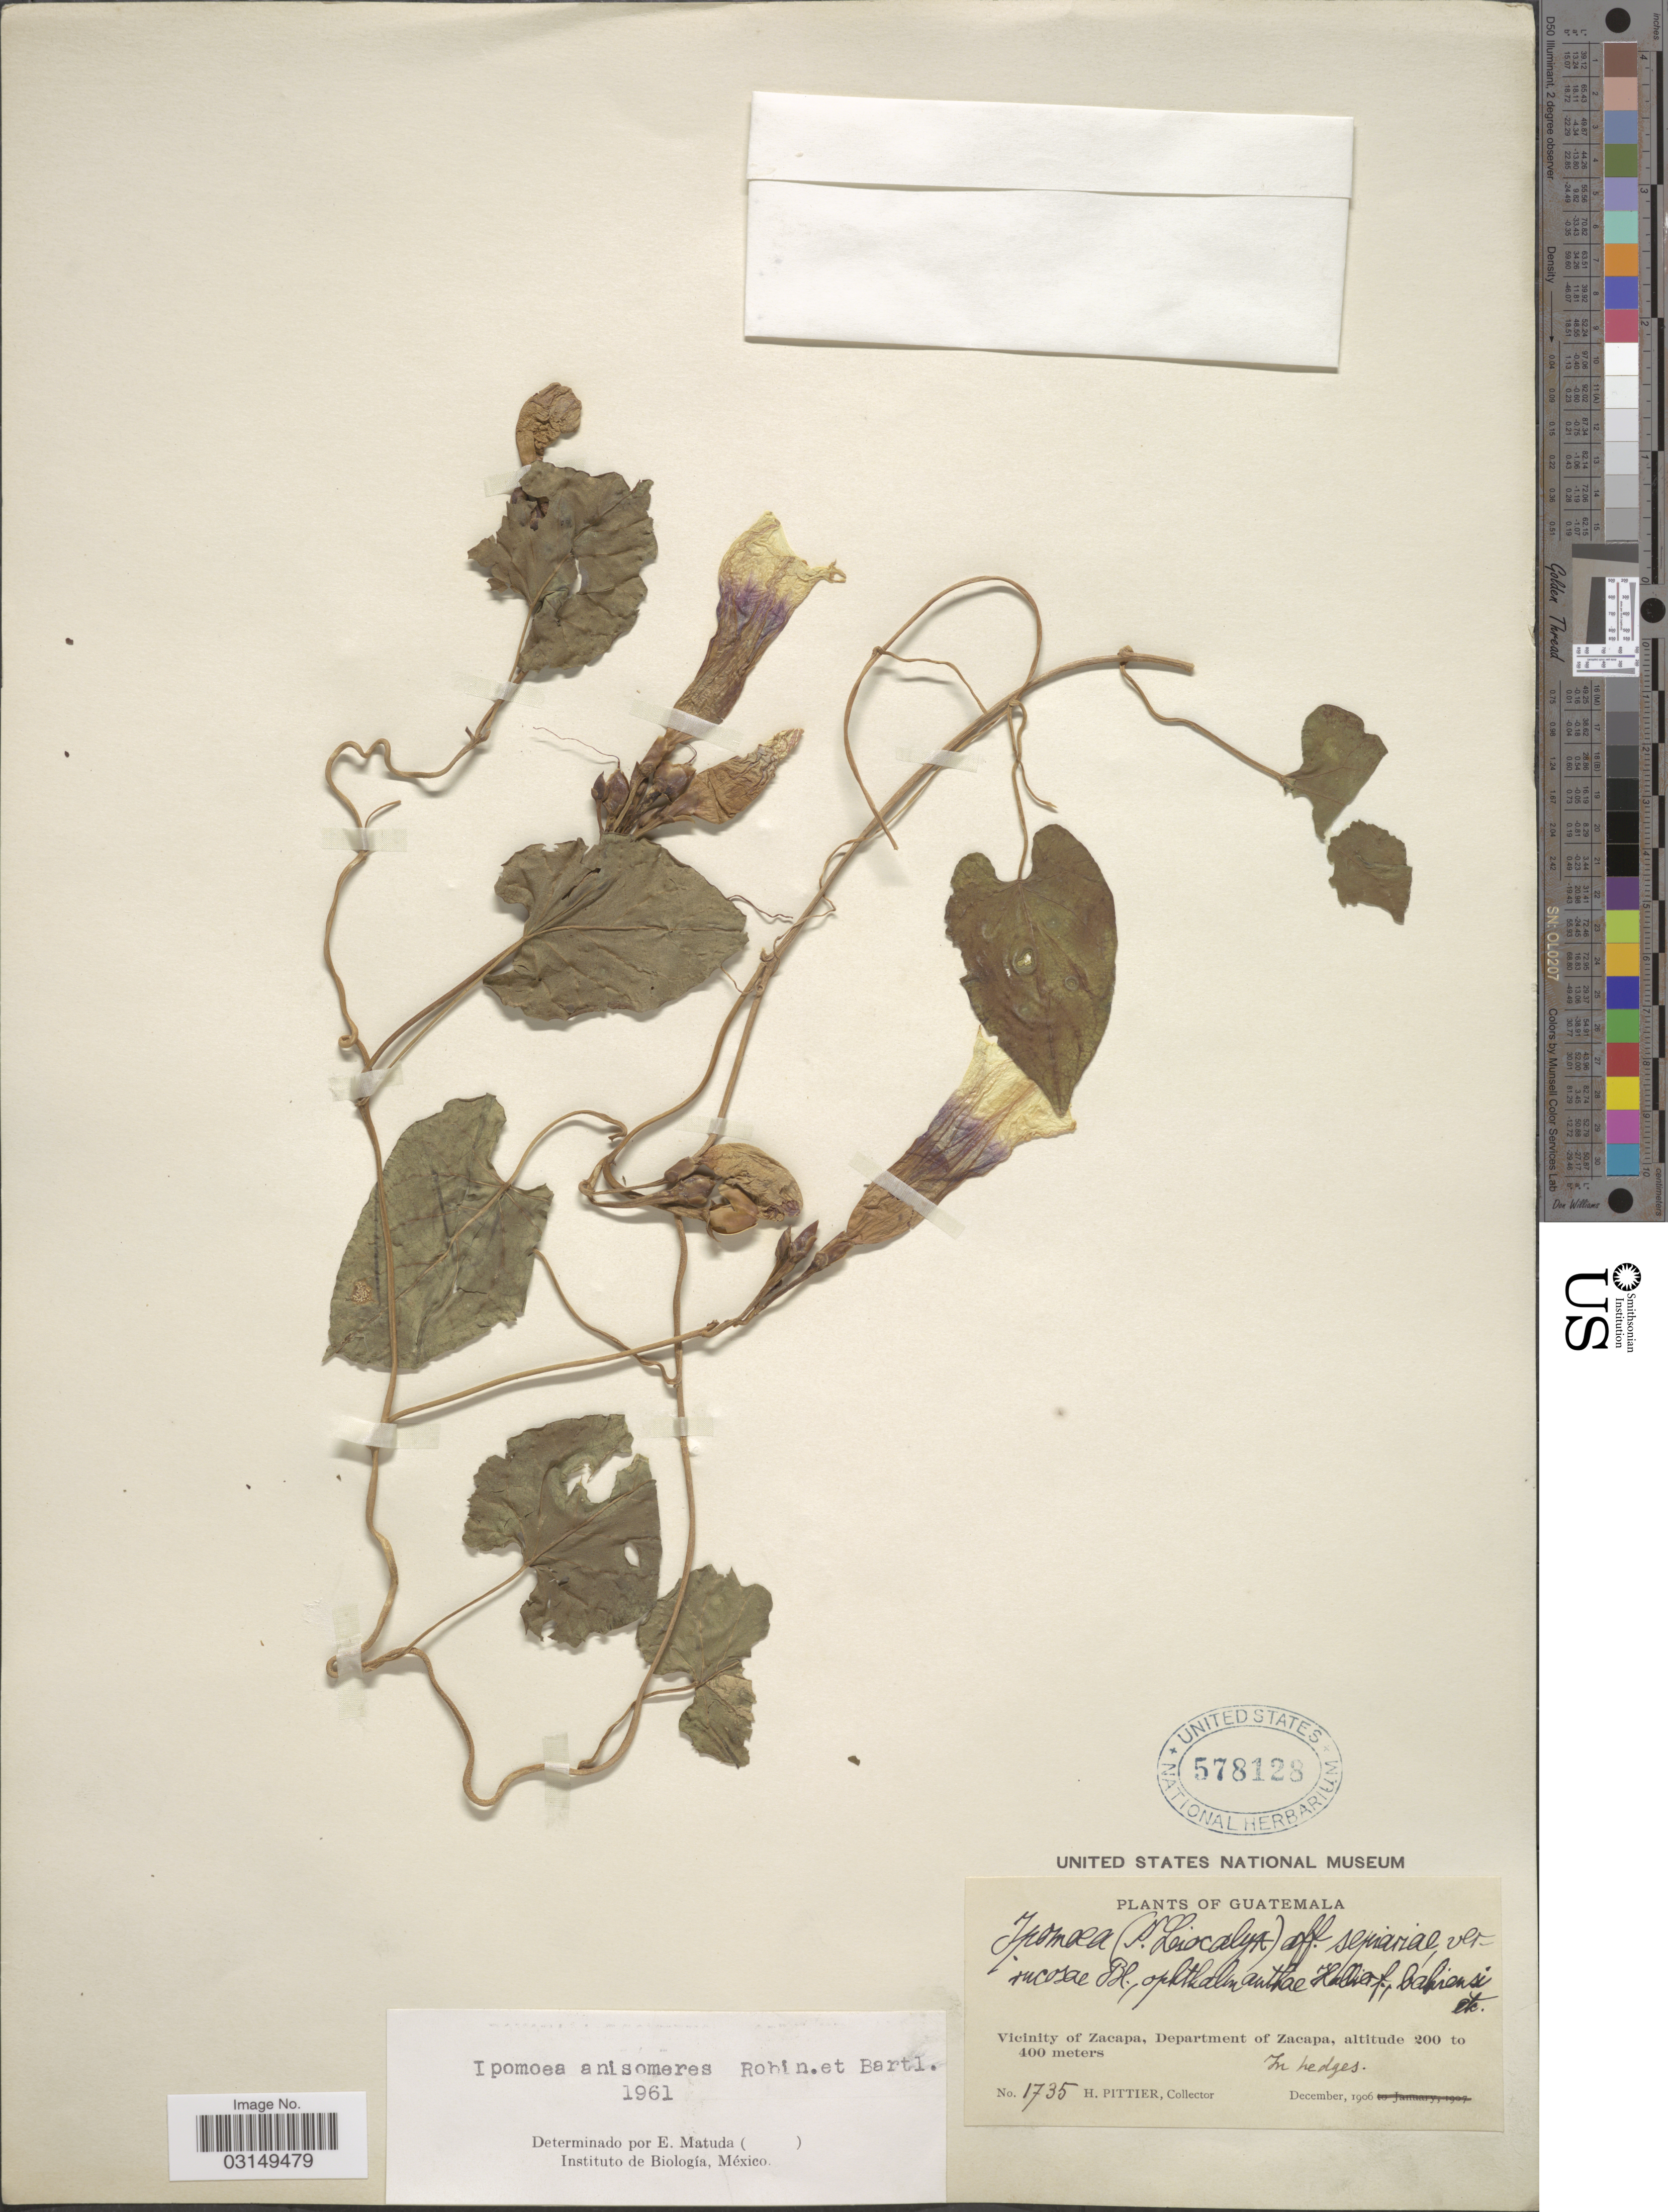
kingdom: Plantae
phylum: Tracheophyta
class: Magnoliopsida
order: Solanales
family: Convolvulaceae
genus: Ipomoea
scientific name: Ipomoea anisomeres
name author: B.L. Rob. & Bartlett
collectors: H. F. Pittier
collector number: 1735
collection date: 1906-12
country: Guatemala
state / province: Zacapa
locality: Vicinity of Zacapa, Department of Zacapa.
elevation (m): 200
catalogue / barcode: US 578128